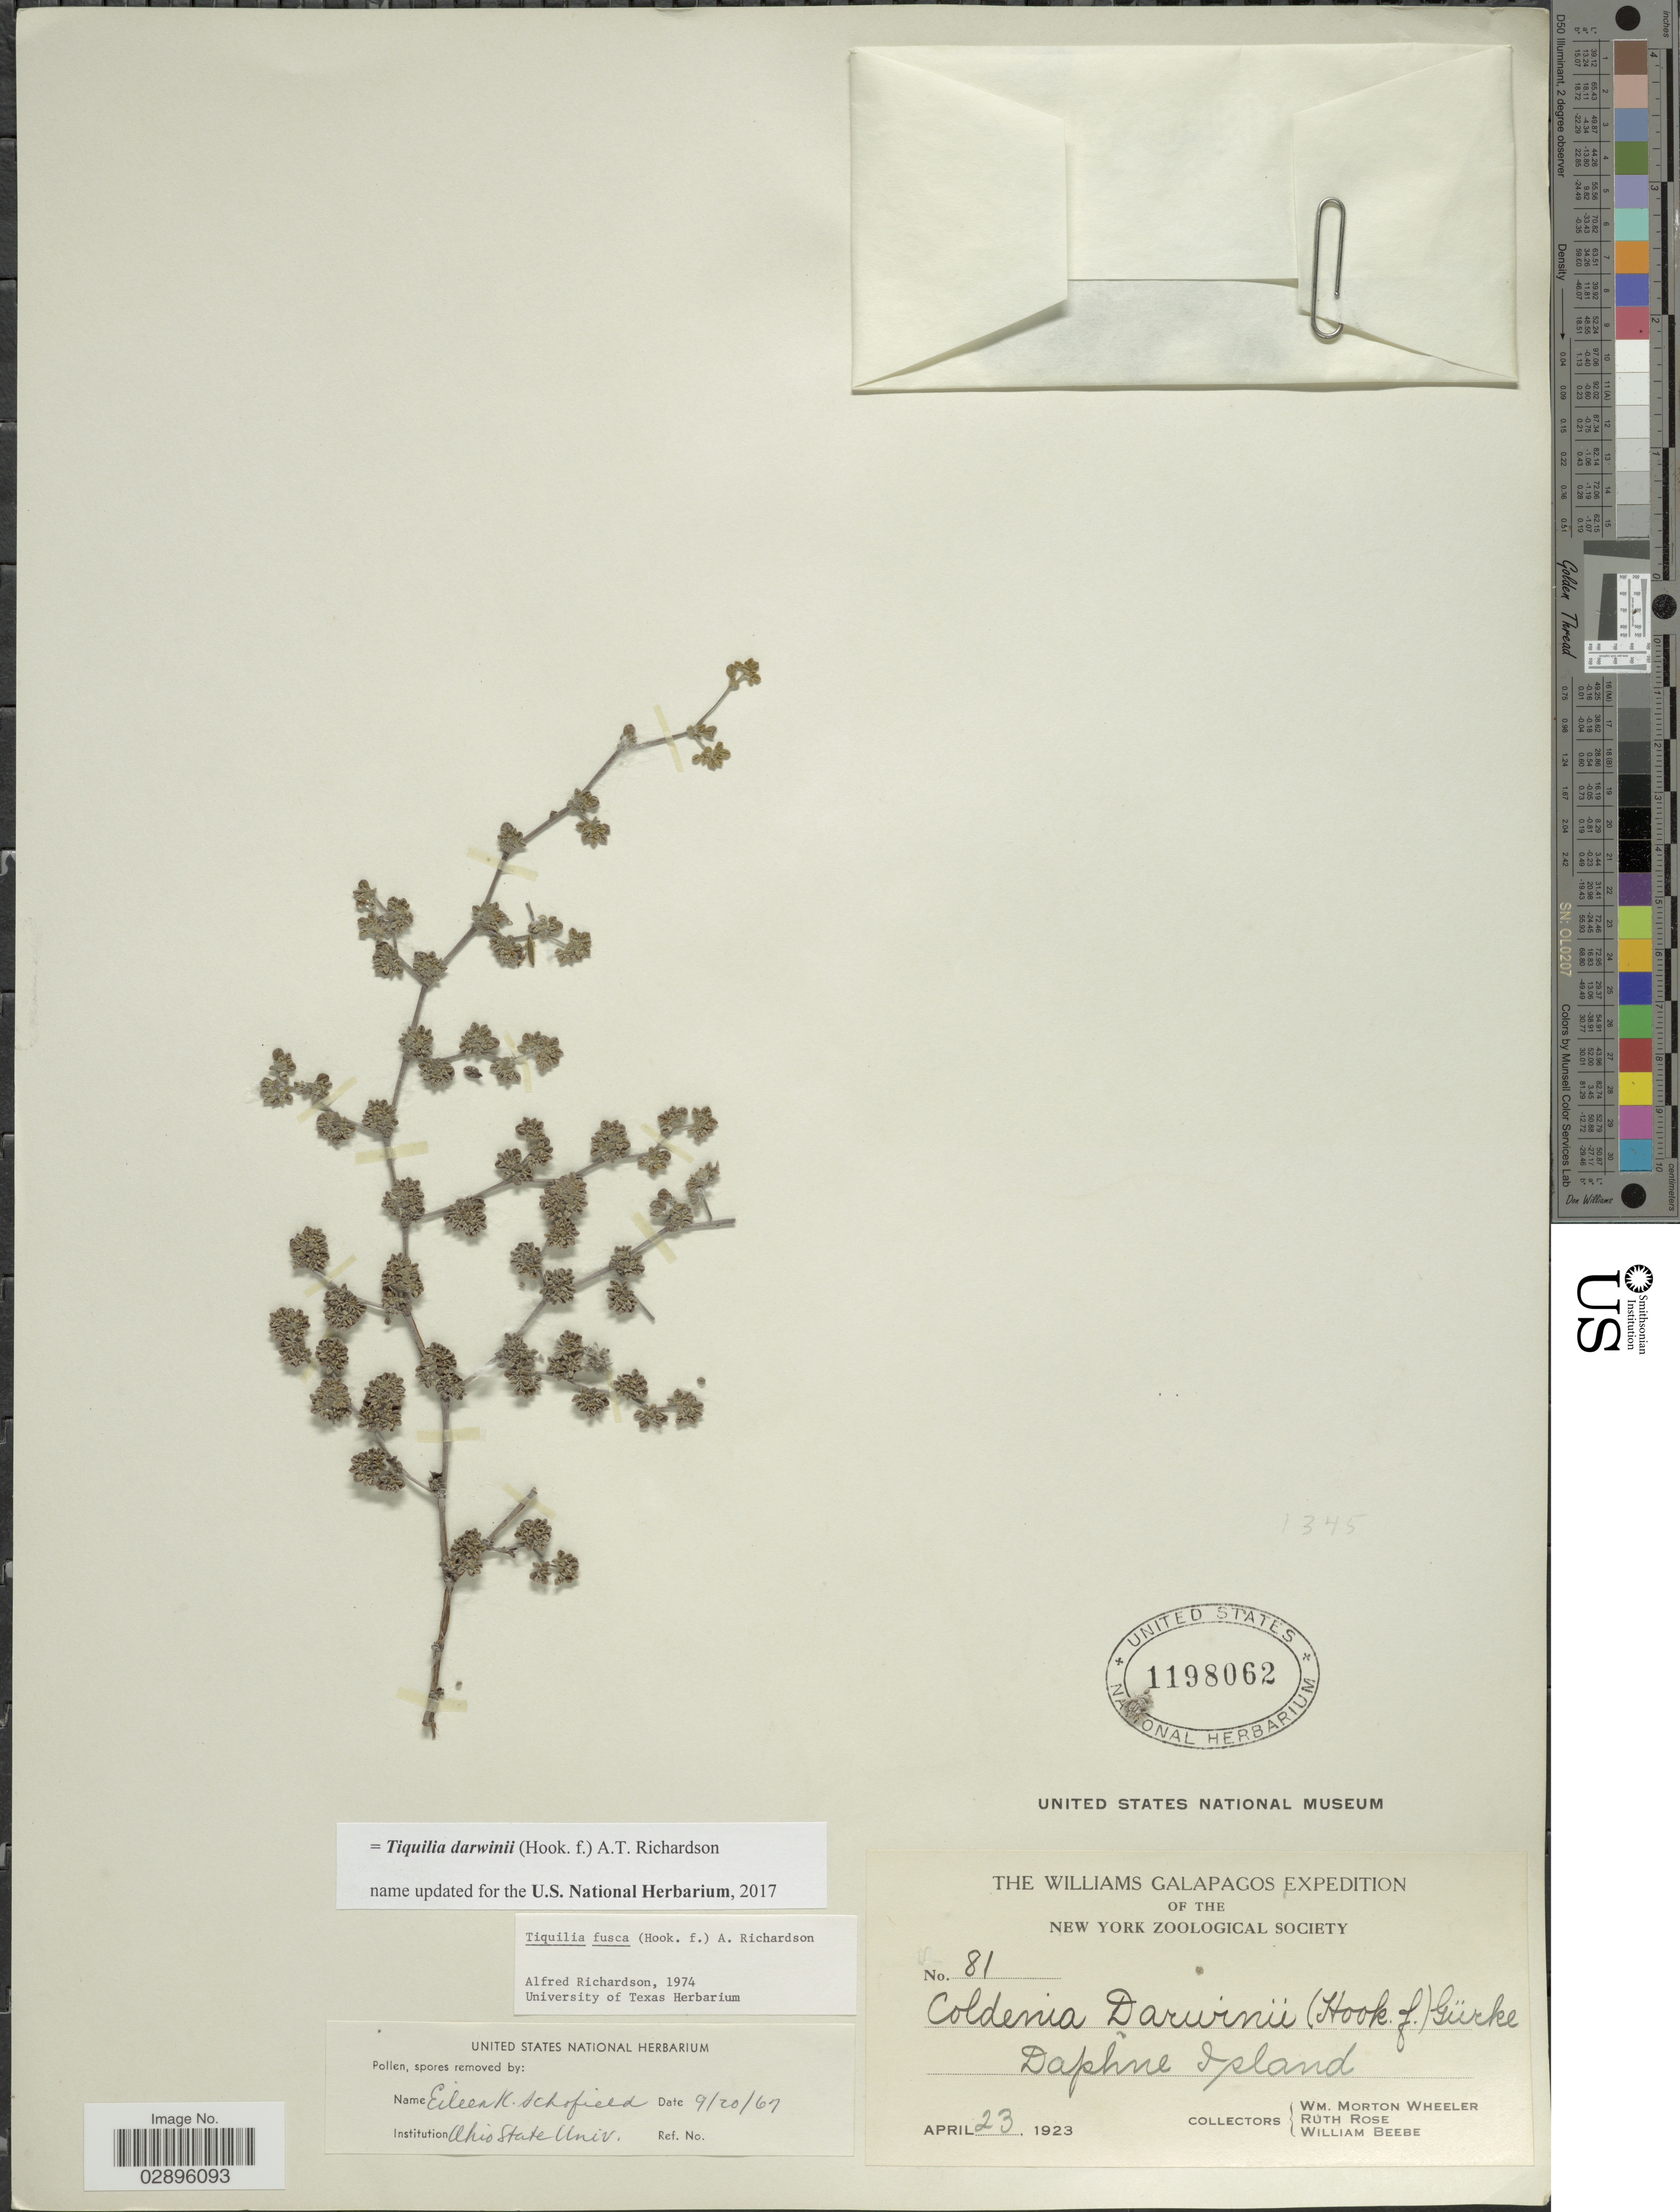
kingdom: Plantae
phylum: Tracheophyta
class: Magnoliopsida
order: Boraginales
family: Ehretiaceae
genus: Tiquilia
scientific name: Tiquilia darwinii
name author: (Hook. f.) A.T. Richardson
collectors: W. Wheeler, R. Rose & W. Beebe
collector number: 81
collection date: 1923-04-23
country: Ecuador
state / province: Colón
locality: The Williams Galapagos. Daphne Island.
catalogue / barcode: US 1198062